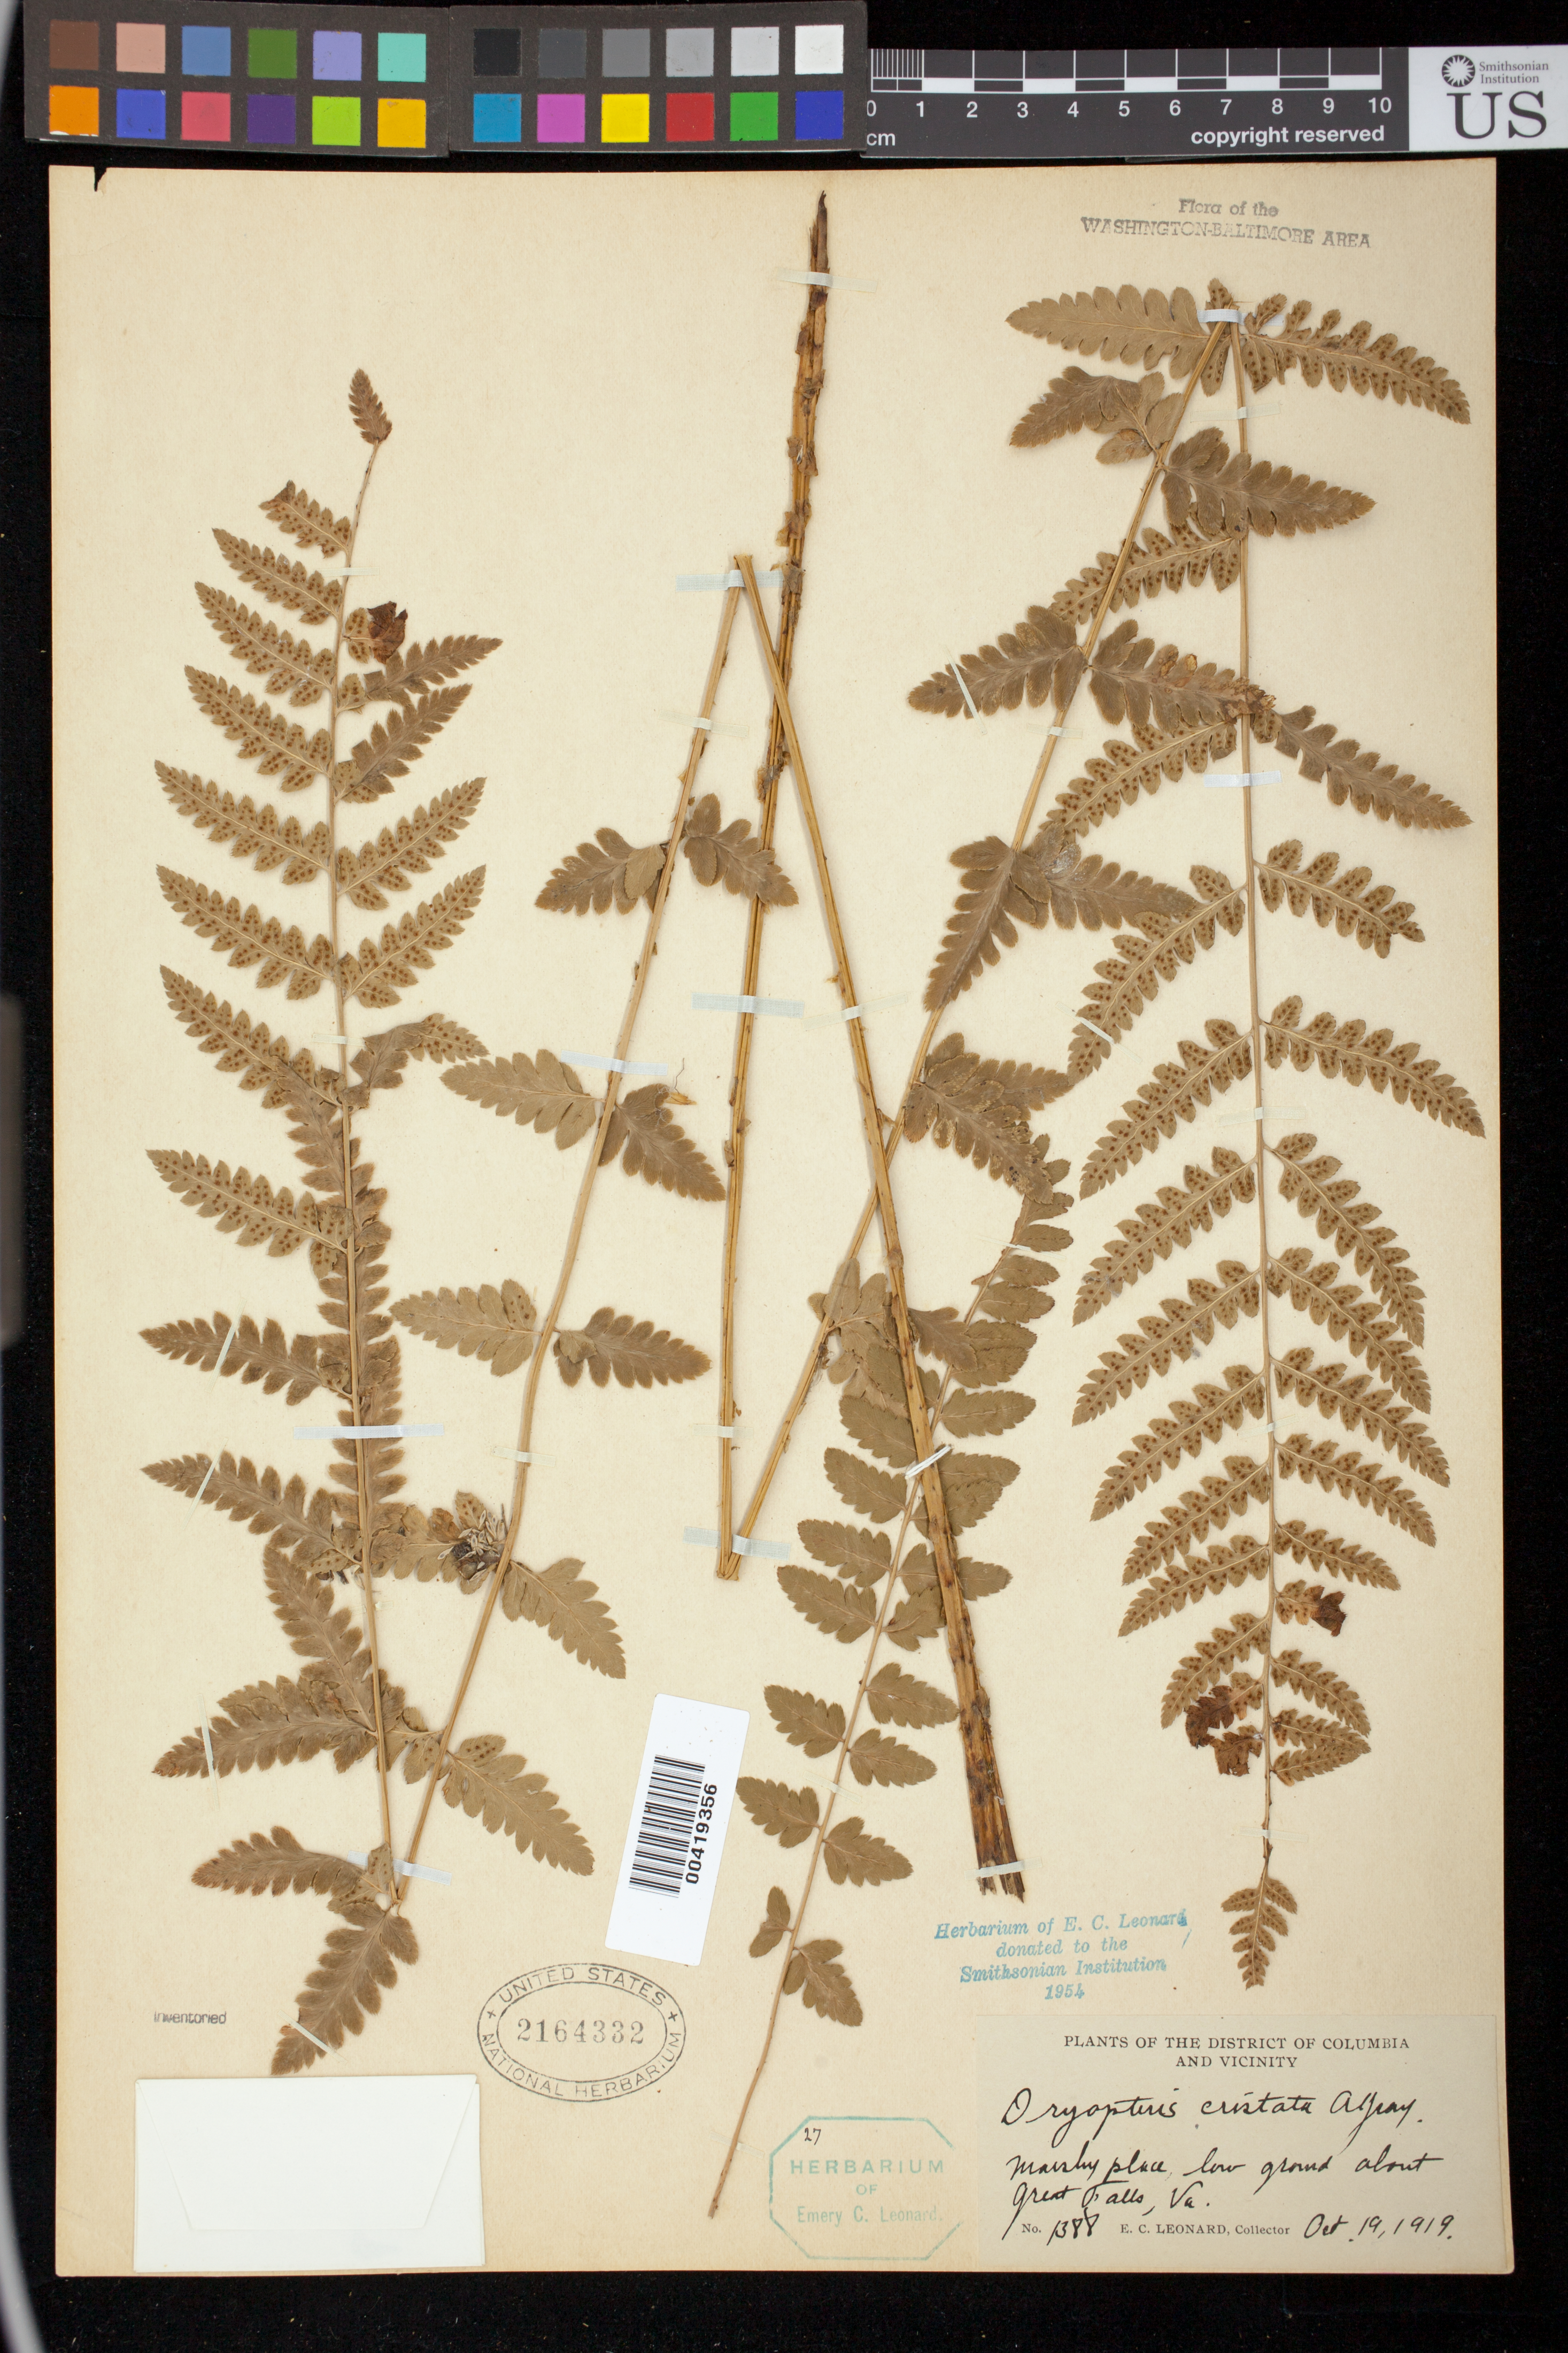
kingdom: Plantae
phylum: Tracheophyta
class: Polypodiopsida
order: Polypodiales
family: Dryopteridaceae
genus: Dryopteris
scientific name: Dryopteris cristata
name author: (L.) A. Gray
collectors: E. C. Leonard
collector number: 1388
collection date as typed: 19 Oct 1919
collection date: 1919-10-19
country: United States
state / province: Virginia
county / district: Fairfax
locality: Great Falls C. and O. Canal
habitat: Marshy place, low ground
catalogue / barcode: US 2164332